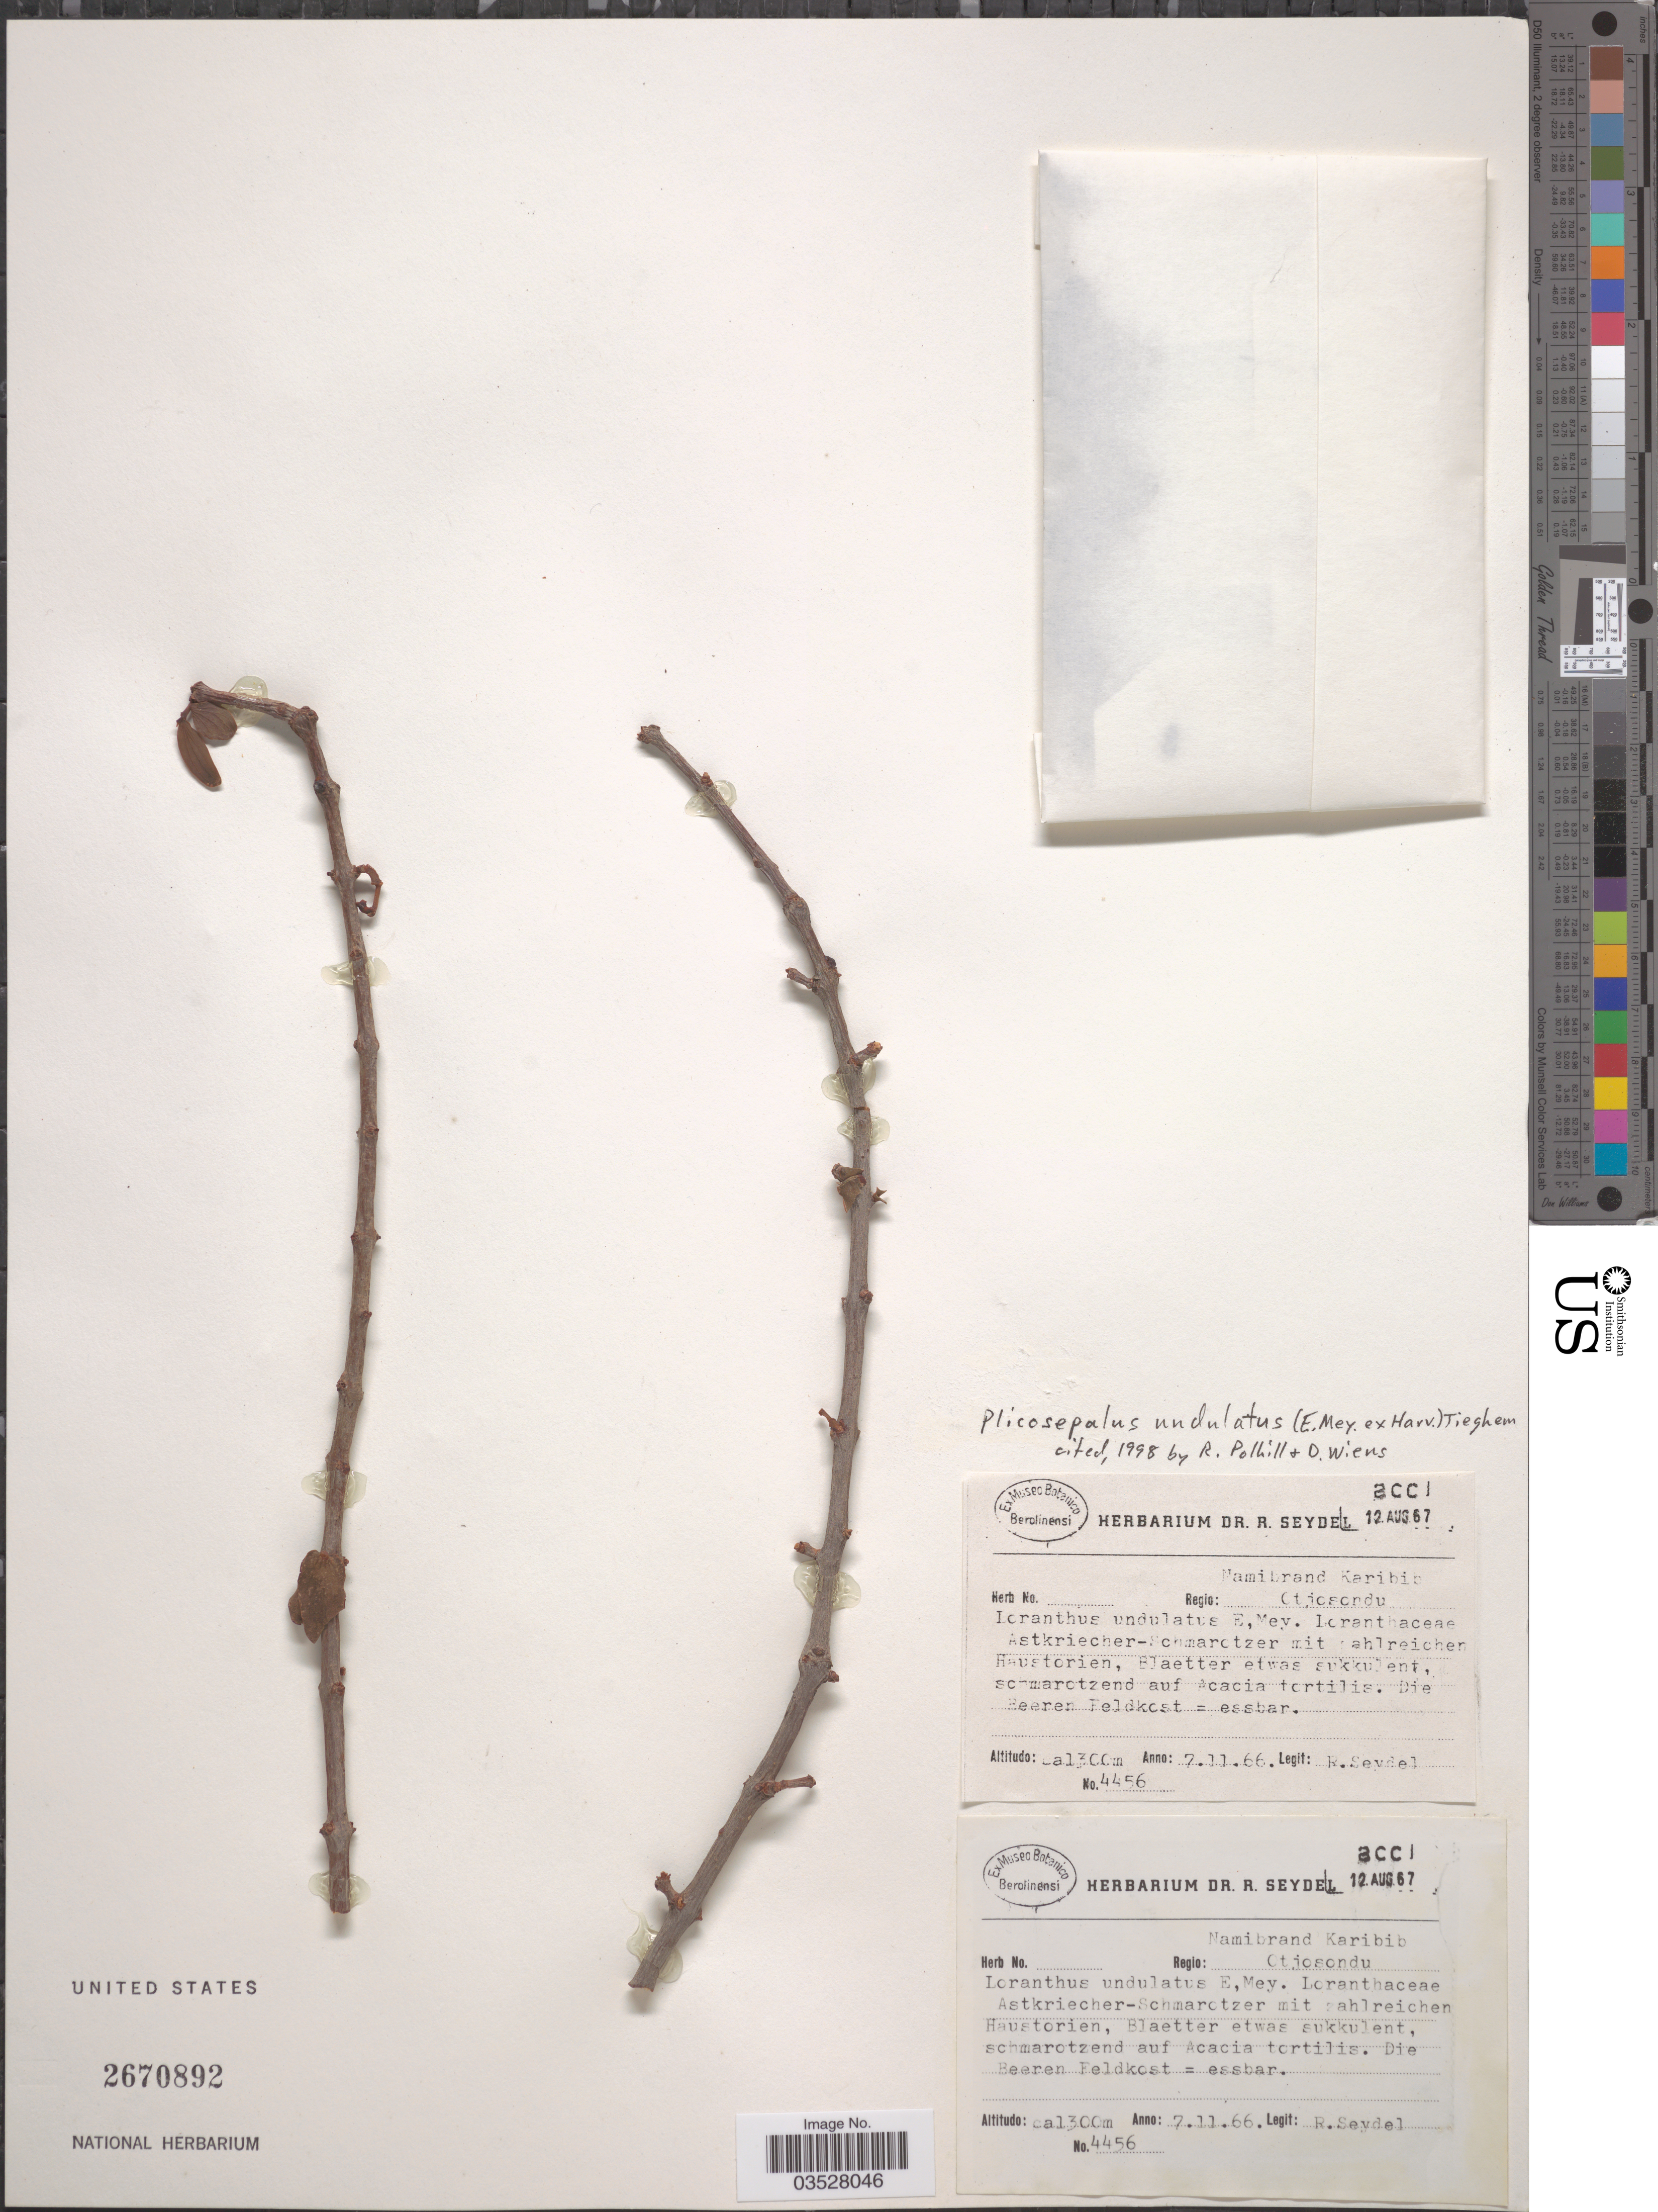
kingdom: Plantae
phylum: Tracheophyta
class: Magnoliopsida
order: Santalales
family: Loranthaceae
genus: Plicosepalus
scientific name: Plicosepalus undulatus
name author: (E. Mey. ex Harv.) Tiegh.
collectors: R. Seydel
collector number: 4456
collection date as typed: Transcribed d/m/y: 7/11/66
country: Namibia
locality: Regio: Namibrand Karibib Otjosondu.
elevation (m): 1300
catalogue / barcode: US 2670892